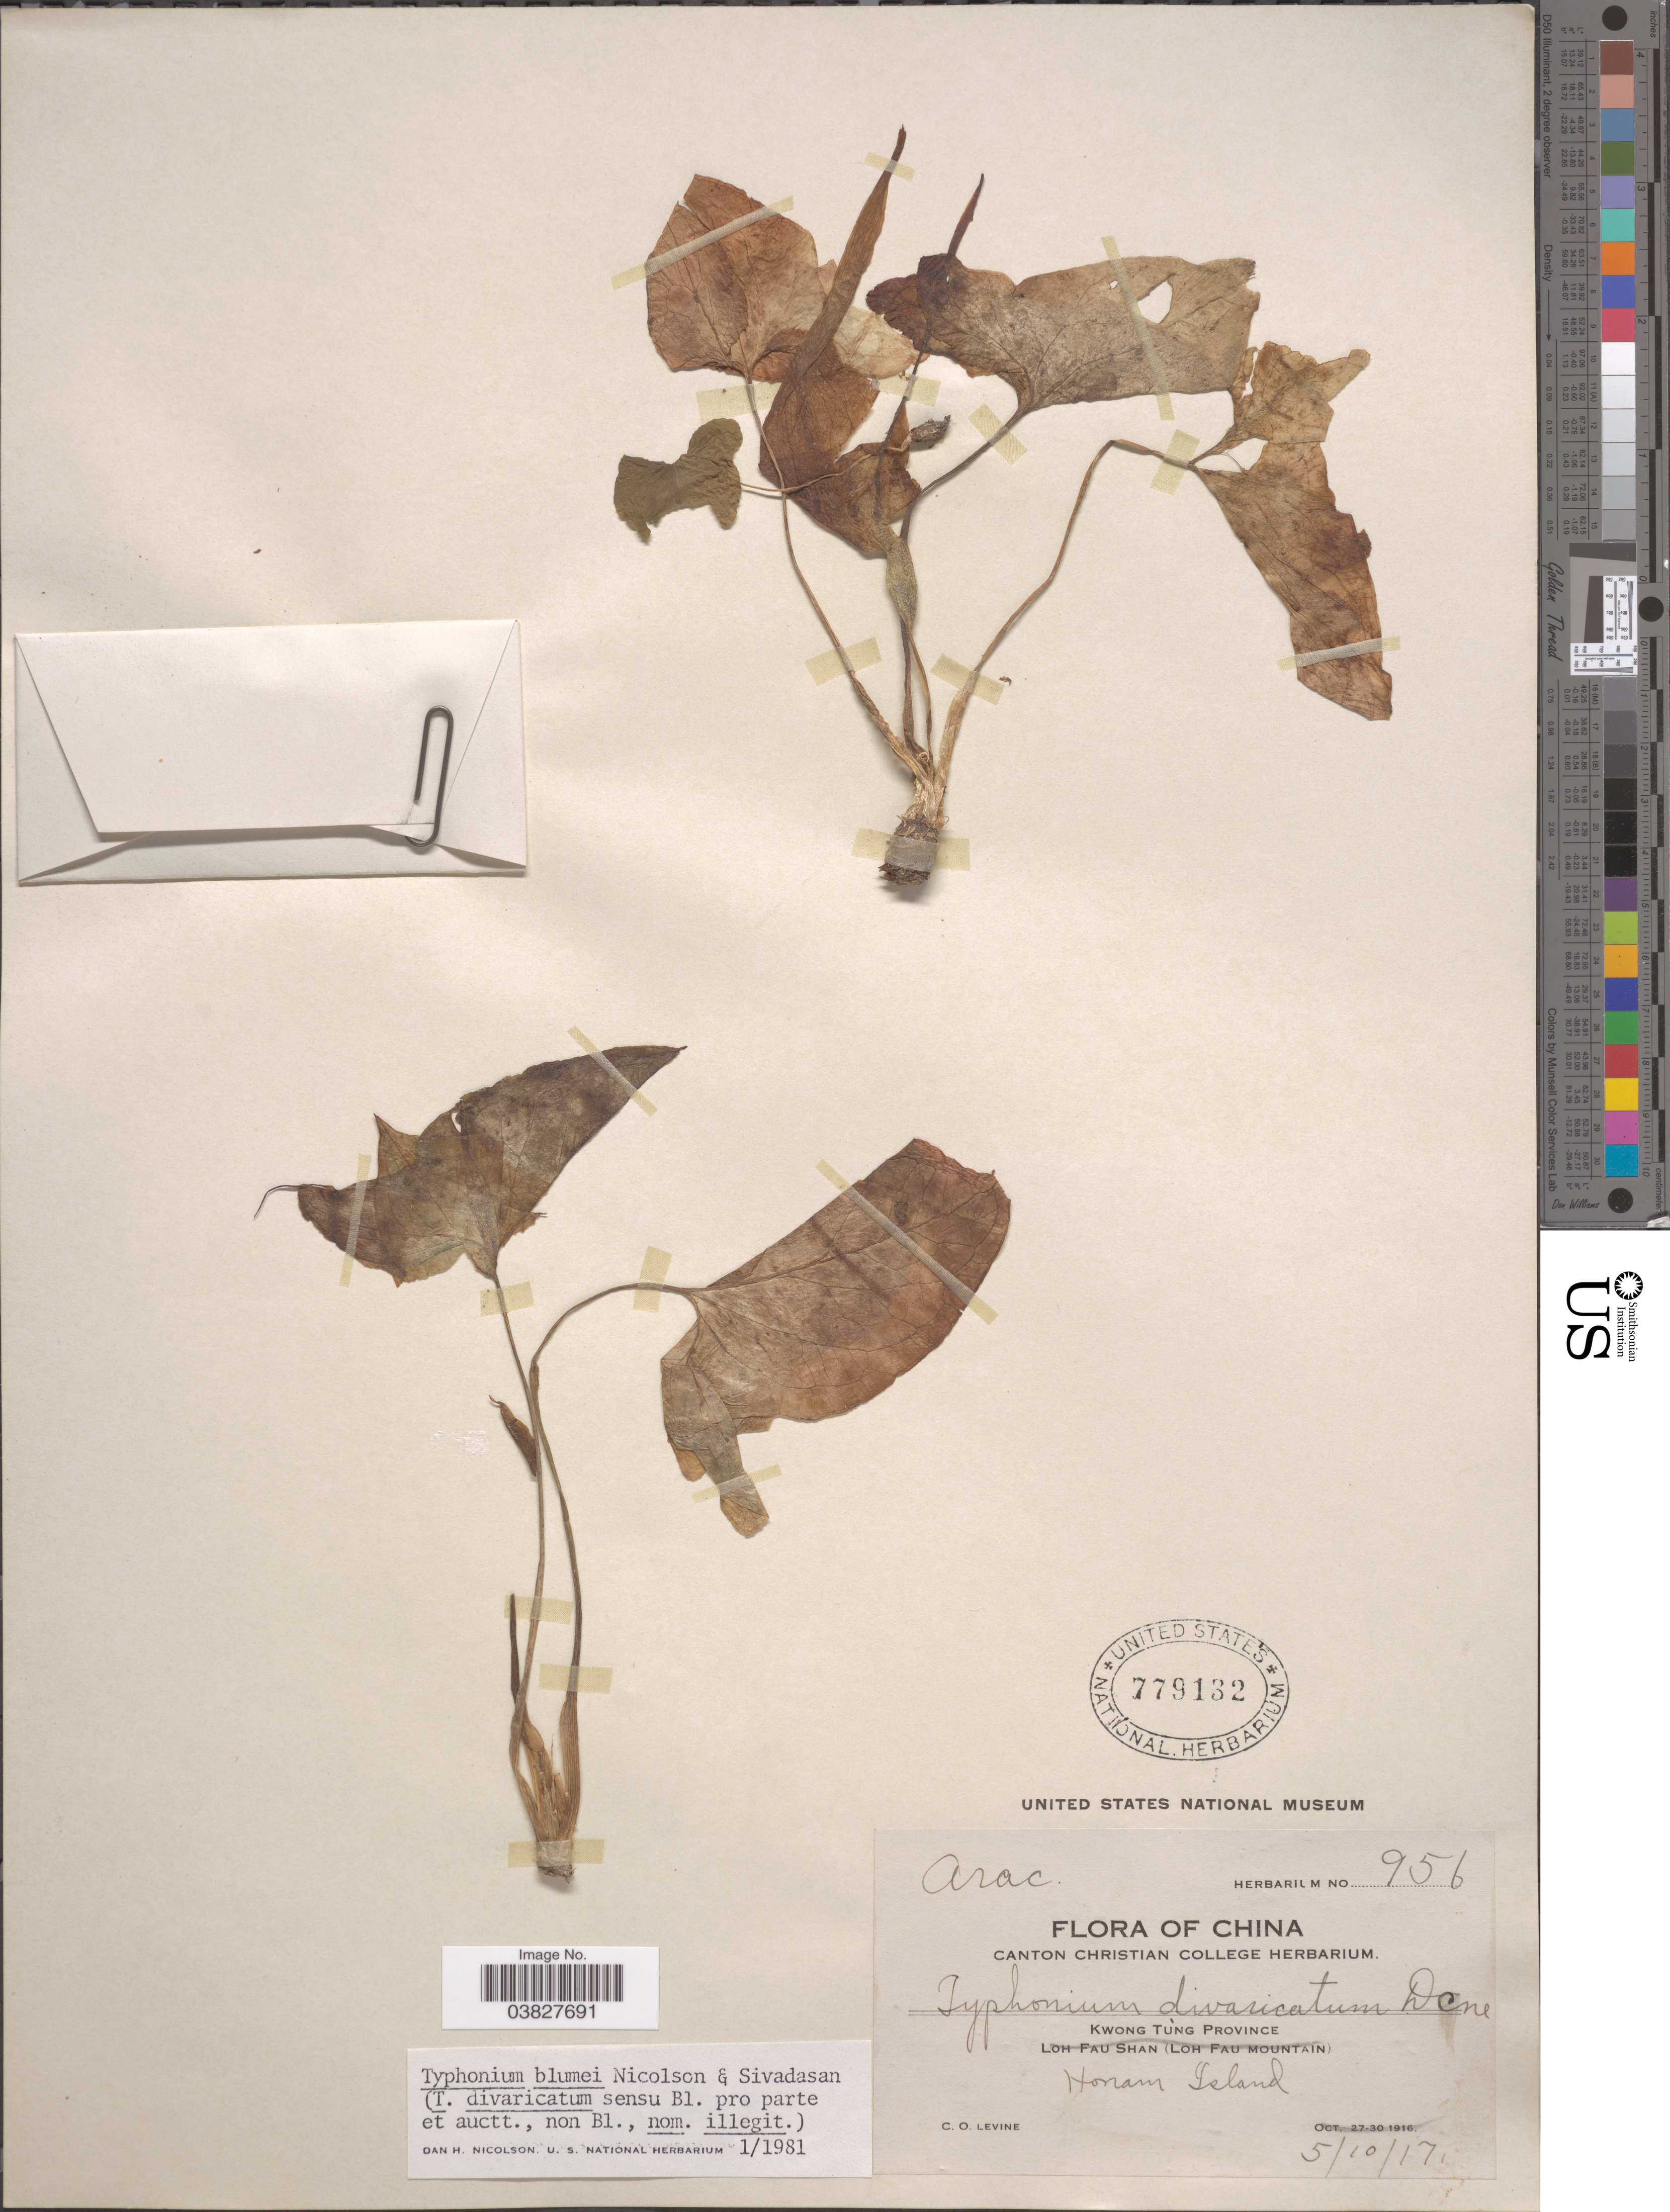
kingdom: Plantae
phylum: Tracheophyta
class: Liliopsida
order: Alismatales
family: Araceae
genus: Typhonium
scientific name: Typhonium blumei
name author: Nicolson & Sivad.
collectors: C. O. Levine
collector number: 956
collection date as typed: Transcribed d/m/y: 5/10/17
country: China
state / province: Guangdong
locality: Kwong Tung Province. Honam Island.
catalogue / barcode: US 779132